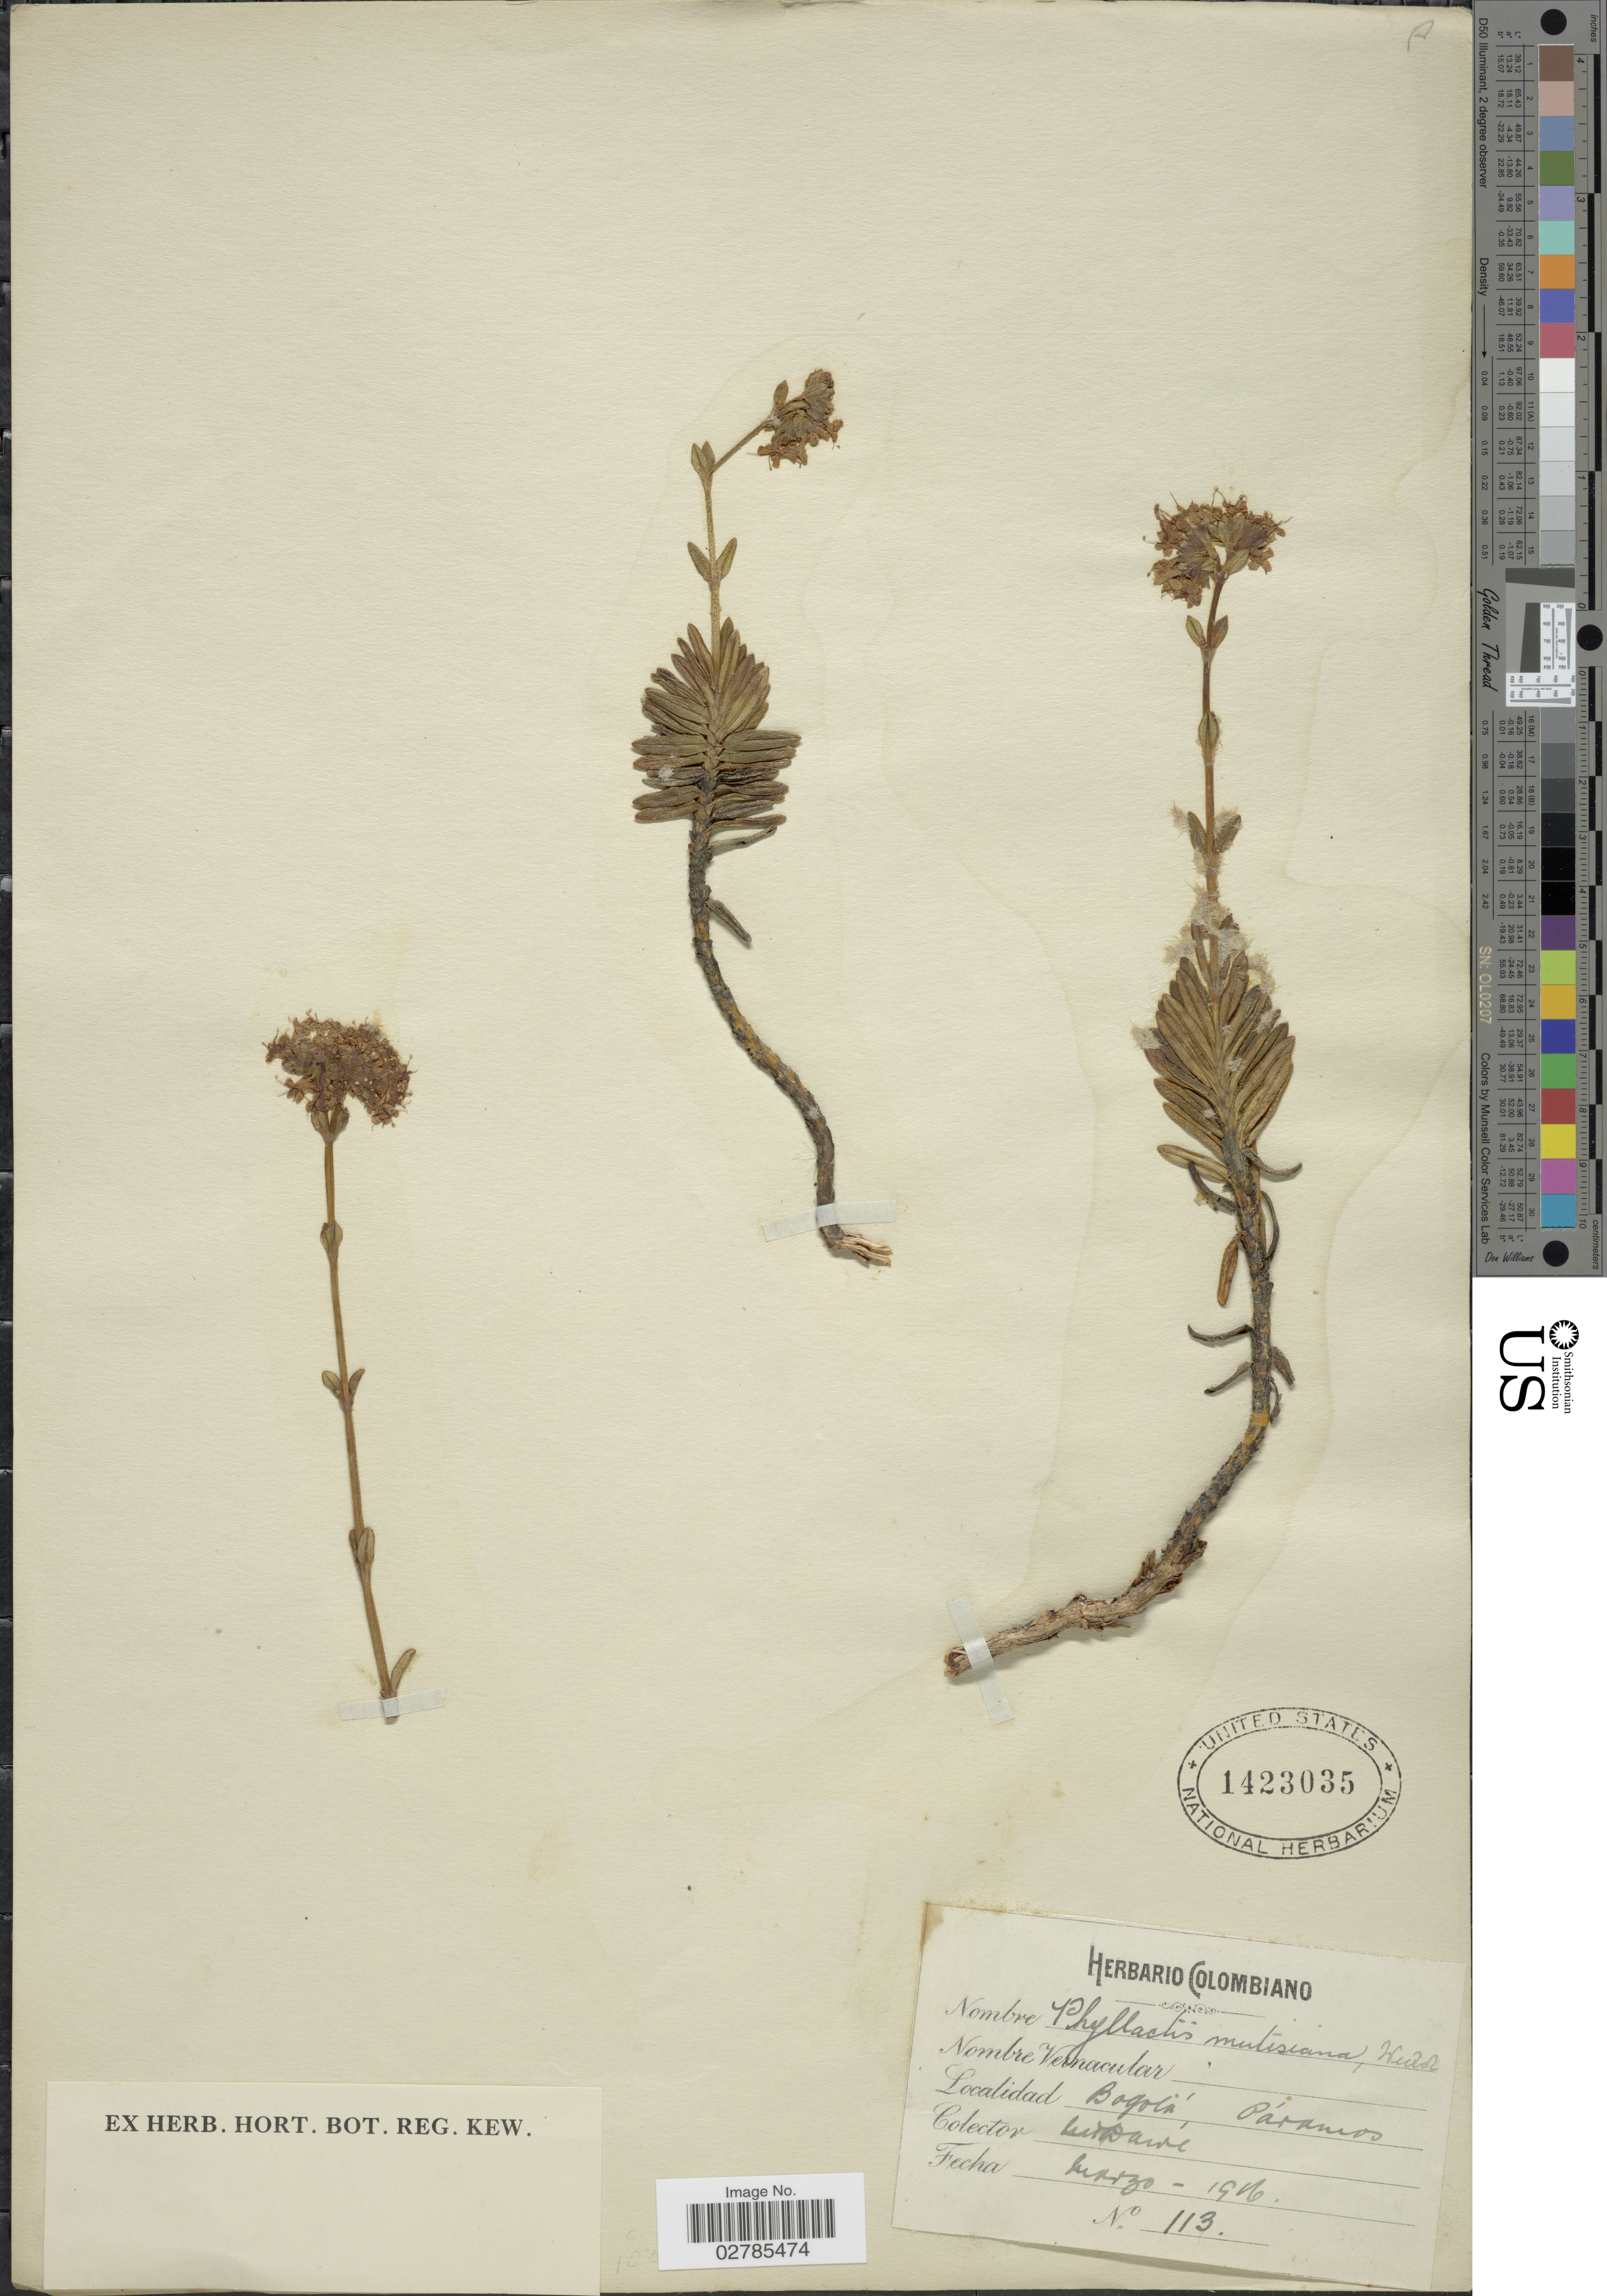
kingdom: Plantae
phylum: Tracheophyta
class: Magnoliopsida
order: Dipsacales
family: Caprifoliaceae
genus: Valeriana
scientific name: Valeriana triphylla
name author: Kunth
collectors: M. T. Dawe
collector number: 113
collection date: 1906-03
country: Colombia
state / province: Bogota D.C.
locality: Bogotá, Páramos.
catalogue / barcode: US 1423035